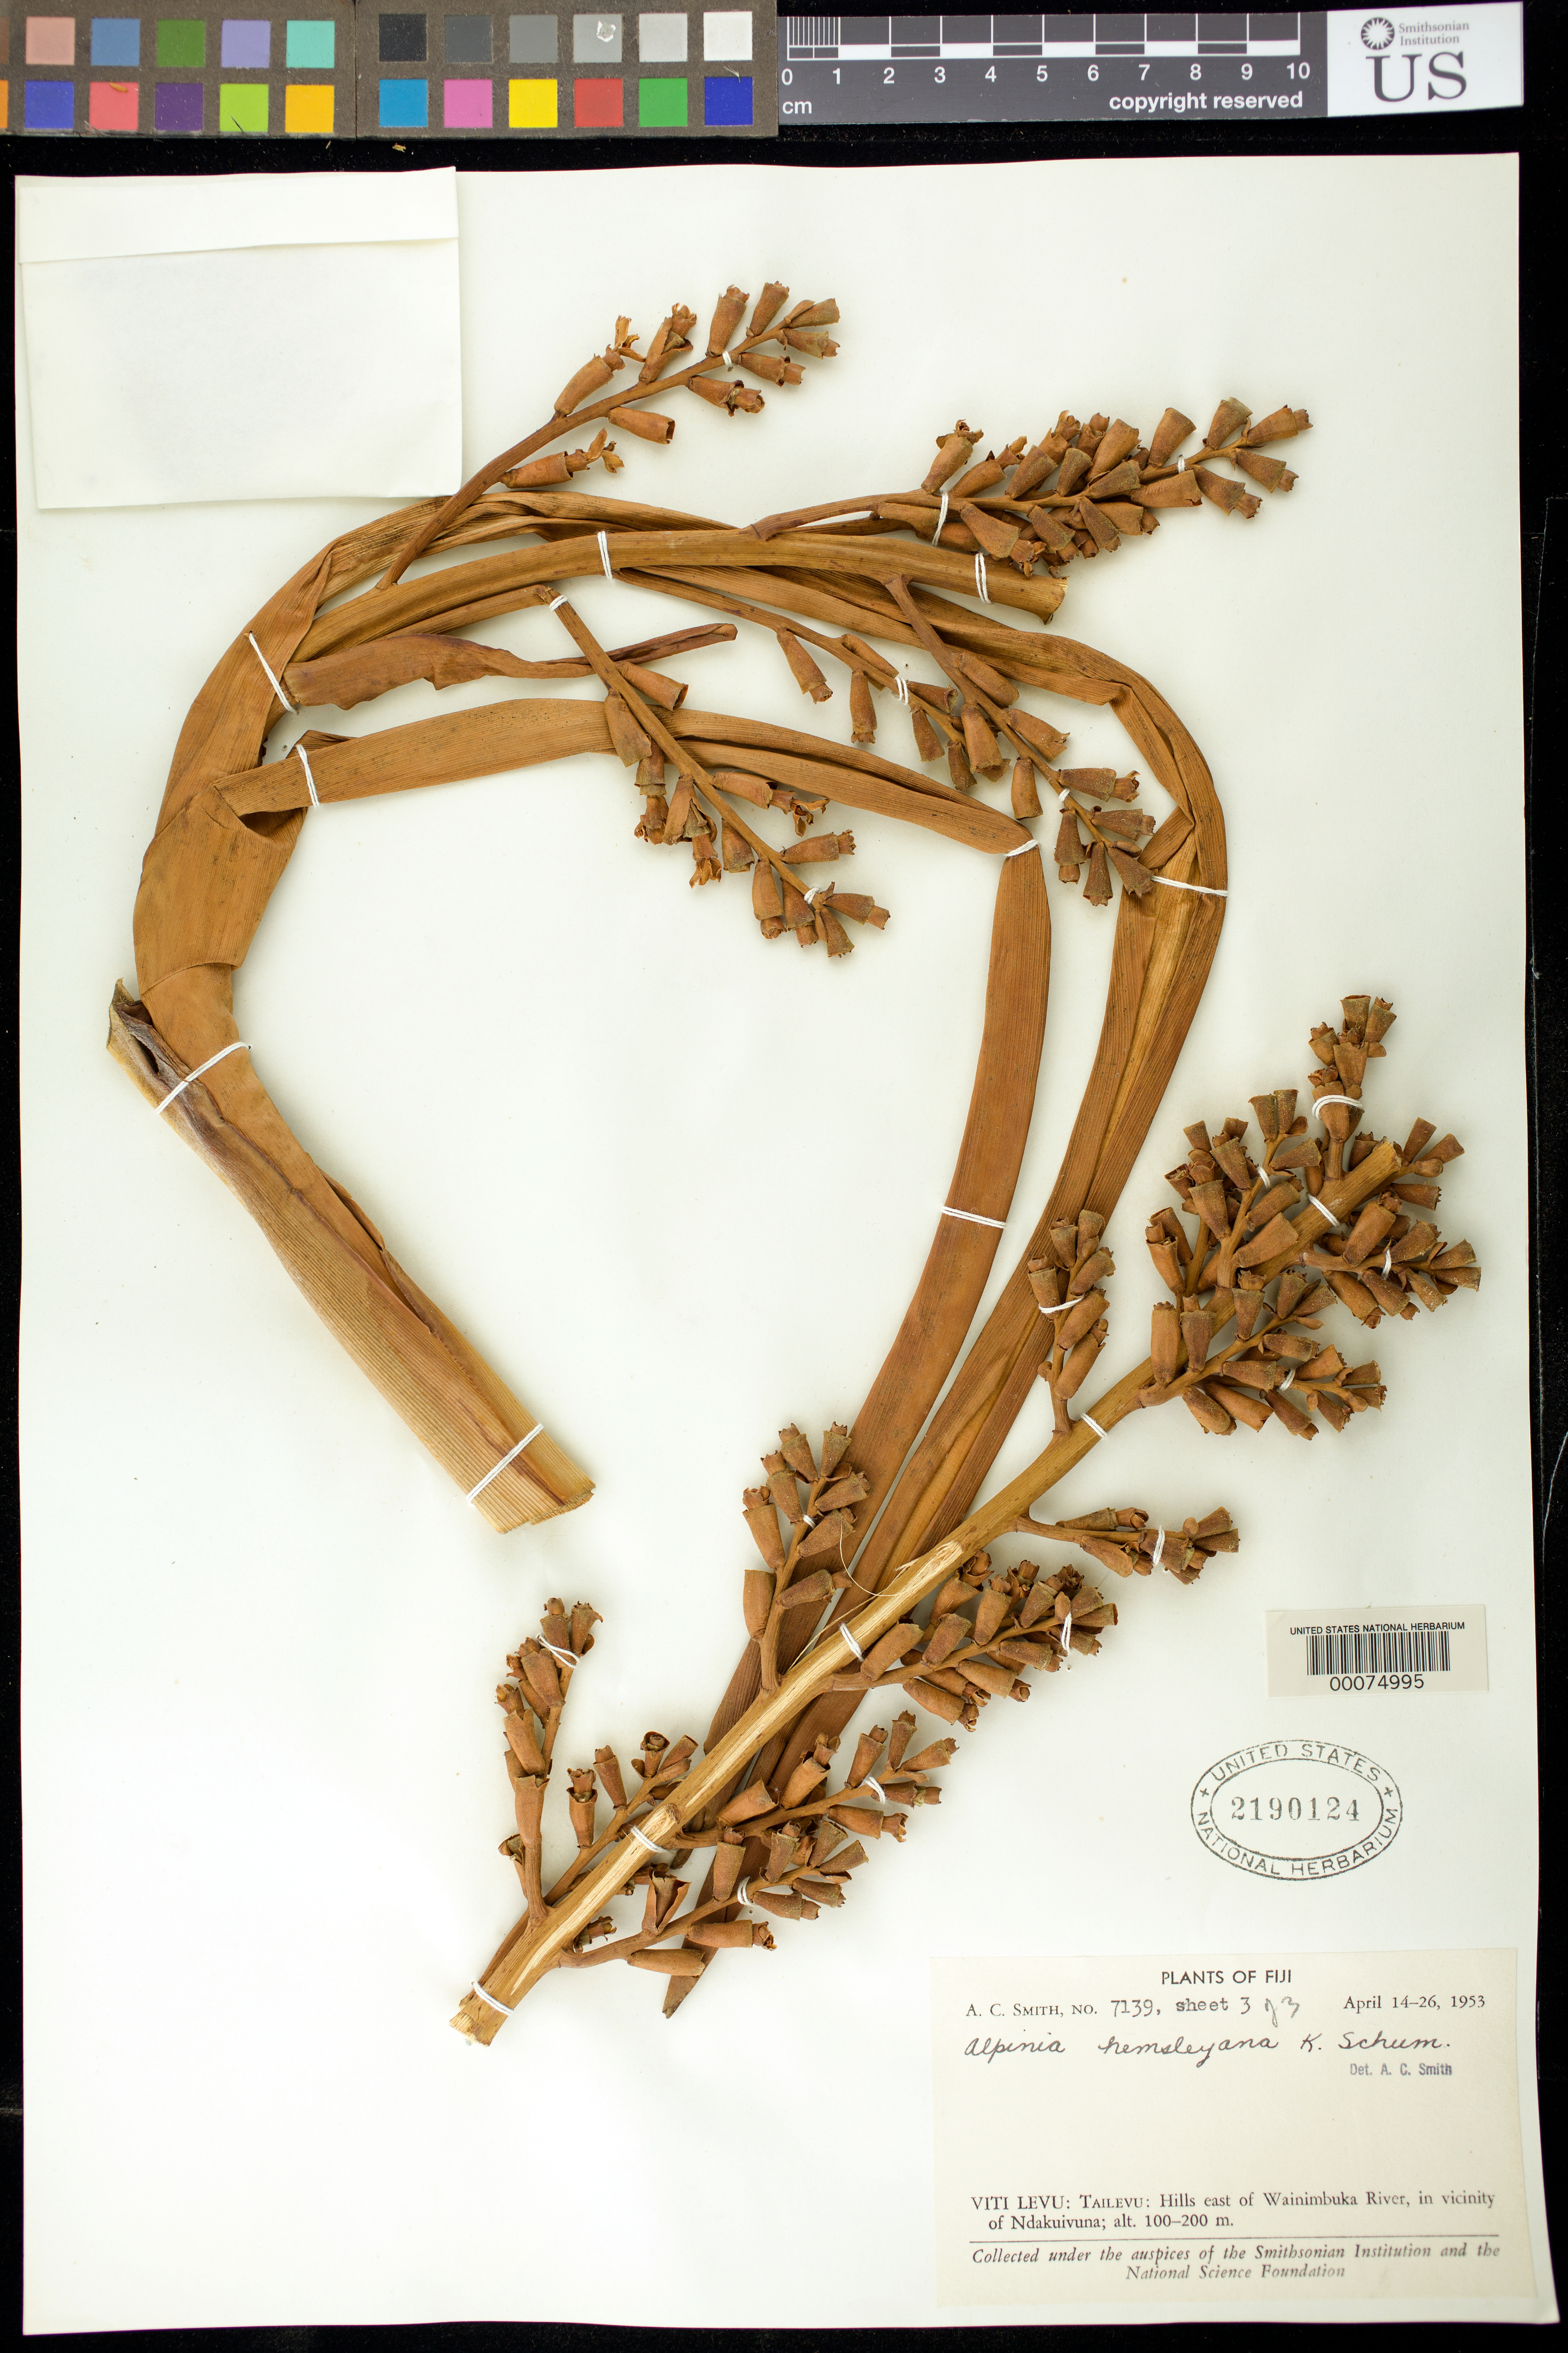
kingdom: Plantae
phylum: Tracheophyta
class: Liliopsida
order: Zingiberales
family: Zingiberaceae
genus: Alpinia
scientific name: Alpinia hemsleyana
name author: K. Schum.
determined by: Smith, A. C.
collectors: A. C. Smith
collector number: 7139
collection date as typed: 14 Apr 1953 to 26 Apr 1953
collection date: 1953-04-14/1953-04-26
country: Fiji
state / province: Central Division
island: Viti Levu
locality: Tailevu, hills E of Wainimbuka River, in vicinity of Ndakuivuna, Tailevu.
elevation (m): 100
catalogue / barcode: US 2190124